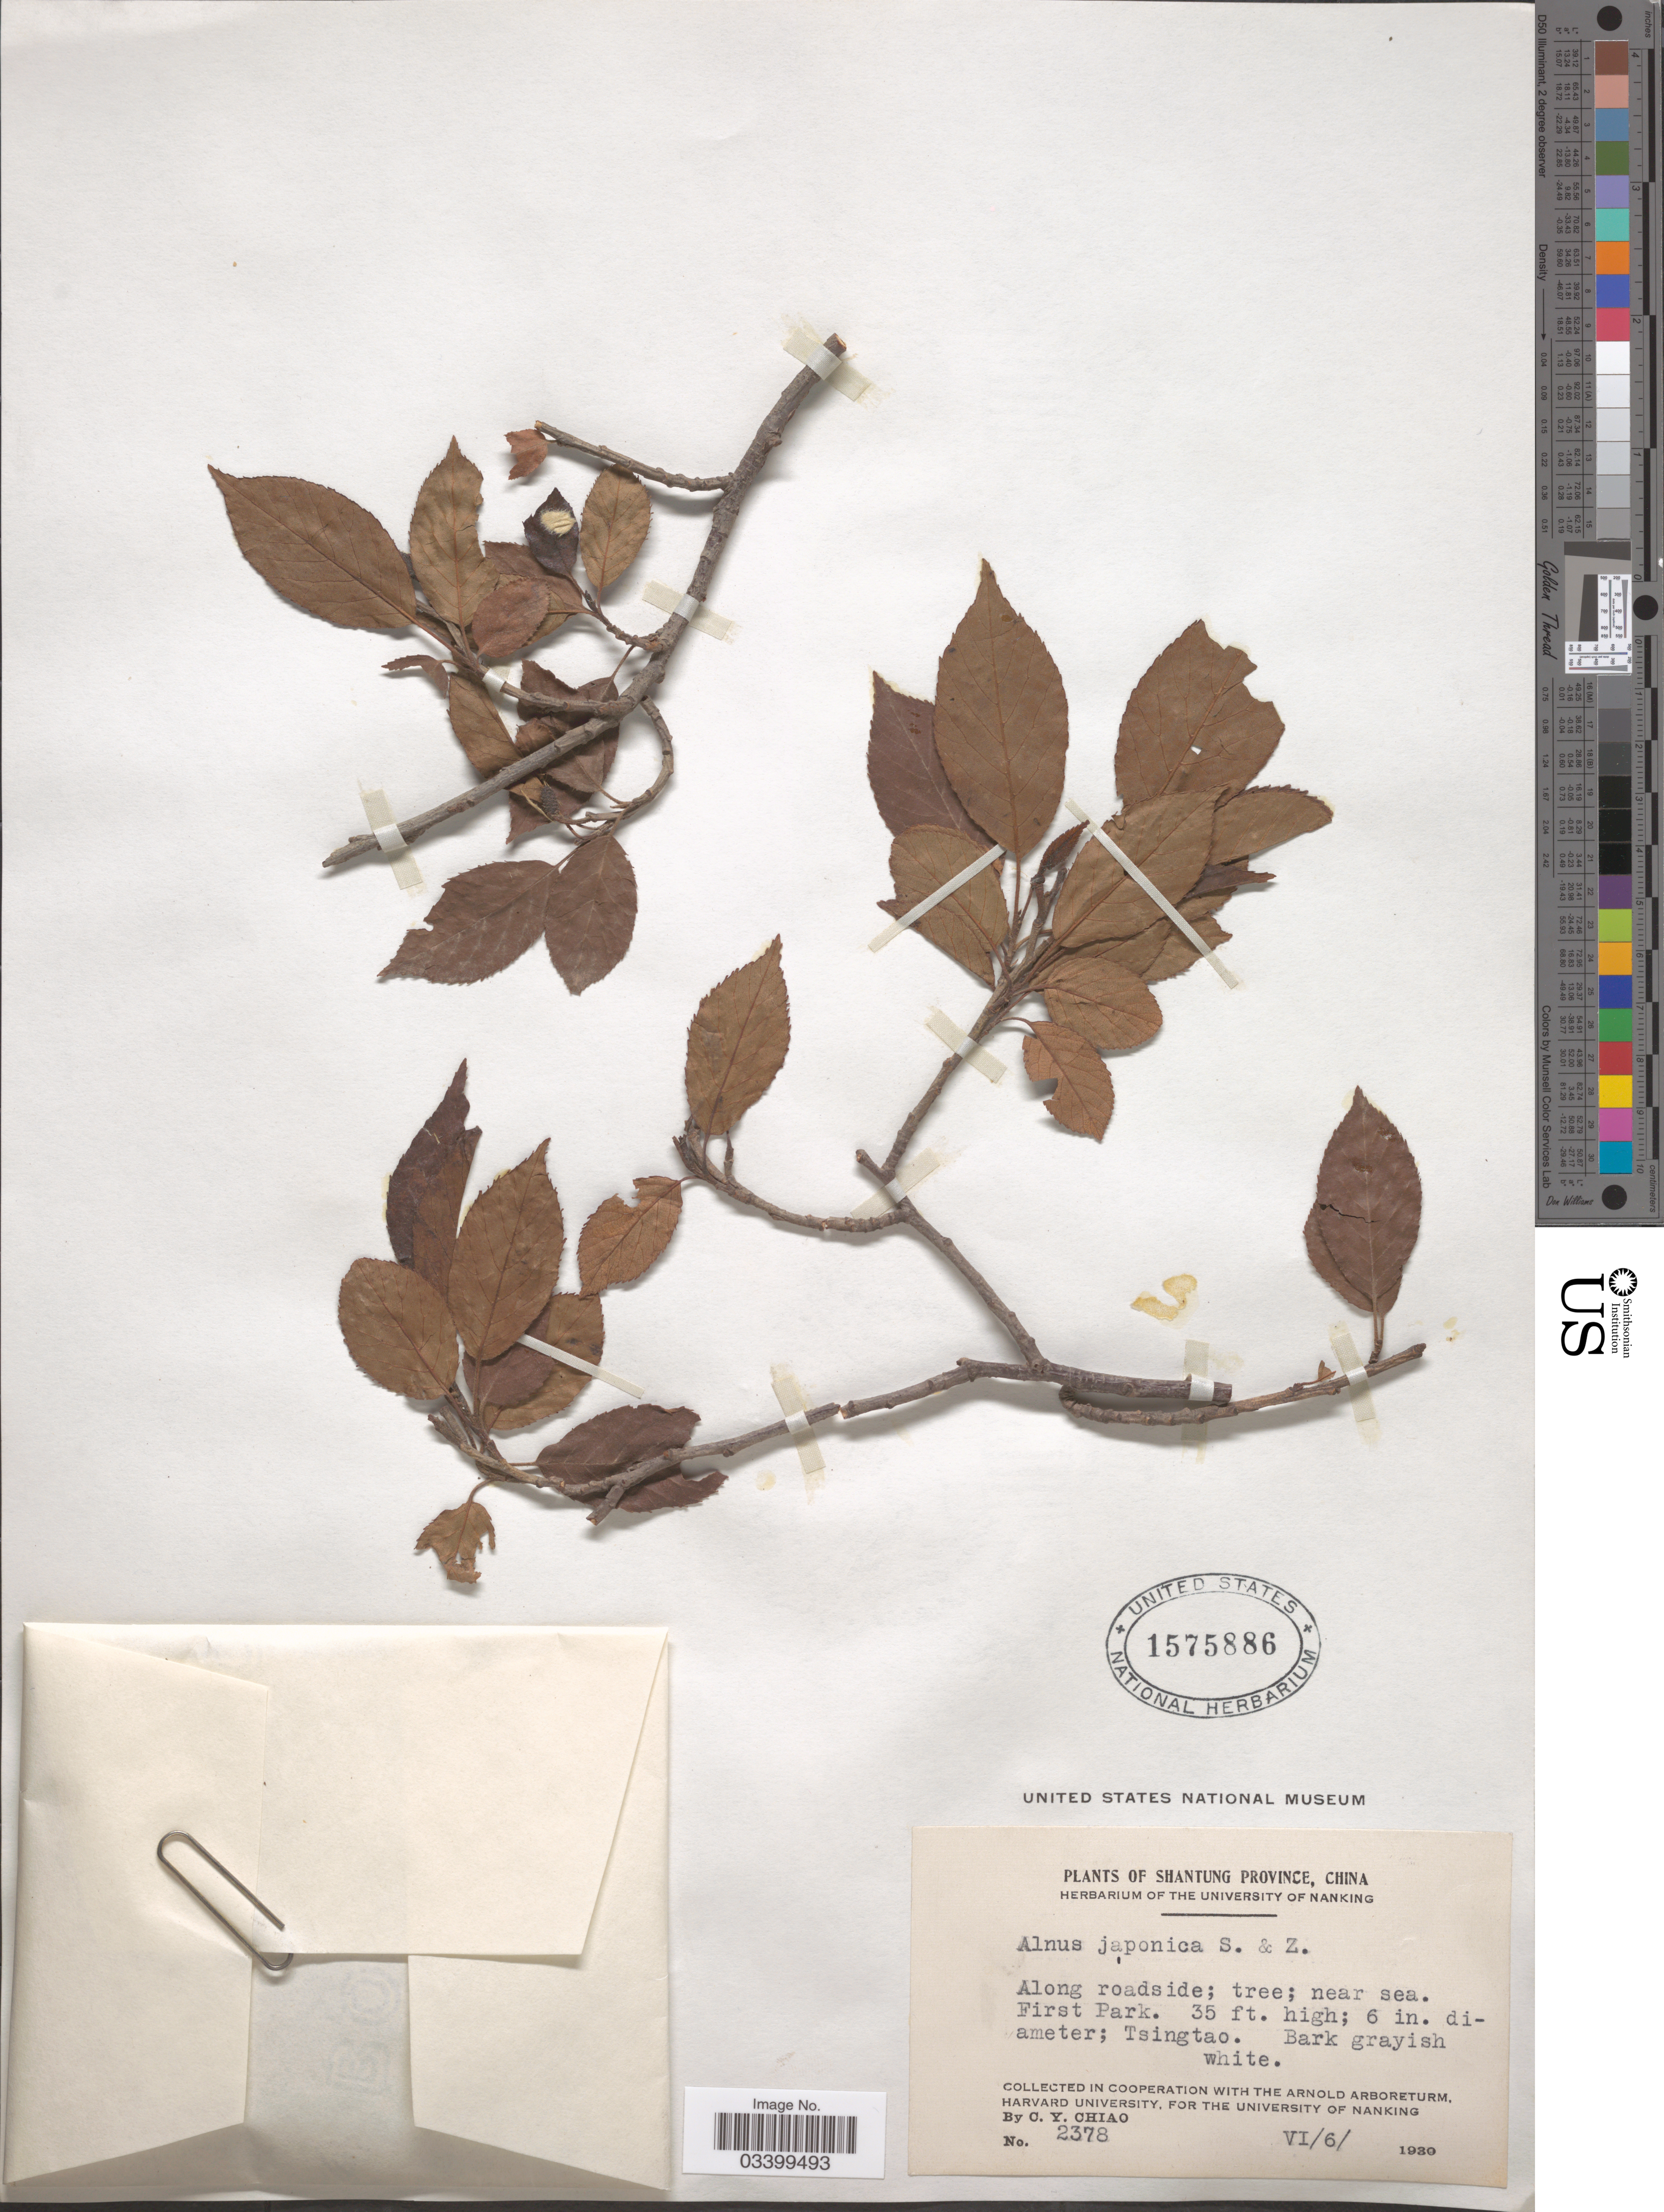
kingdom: Plantae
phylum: Tracheophyta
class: Magnoliopsida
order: Fagales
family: Betulaceae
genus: Alnus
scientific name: Alnus japonica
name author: (Thunb.) Steud.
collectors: C. Y. Chiao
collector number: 2378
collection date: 1930-06-06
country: China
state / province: Shandong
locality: Shantung Province, First Park, Tsingtao.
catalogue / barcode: US 1575886